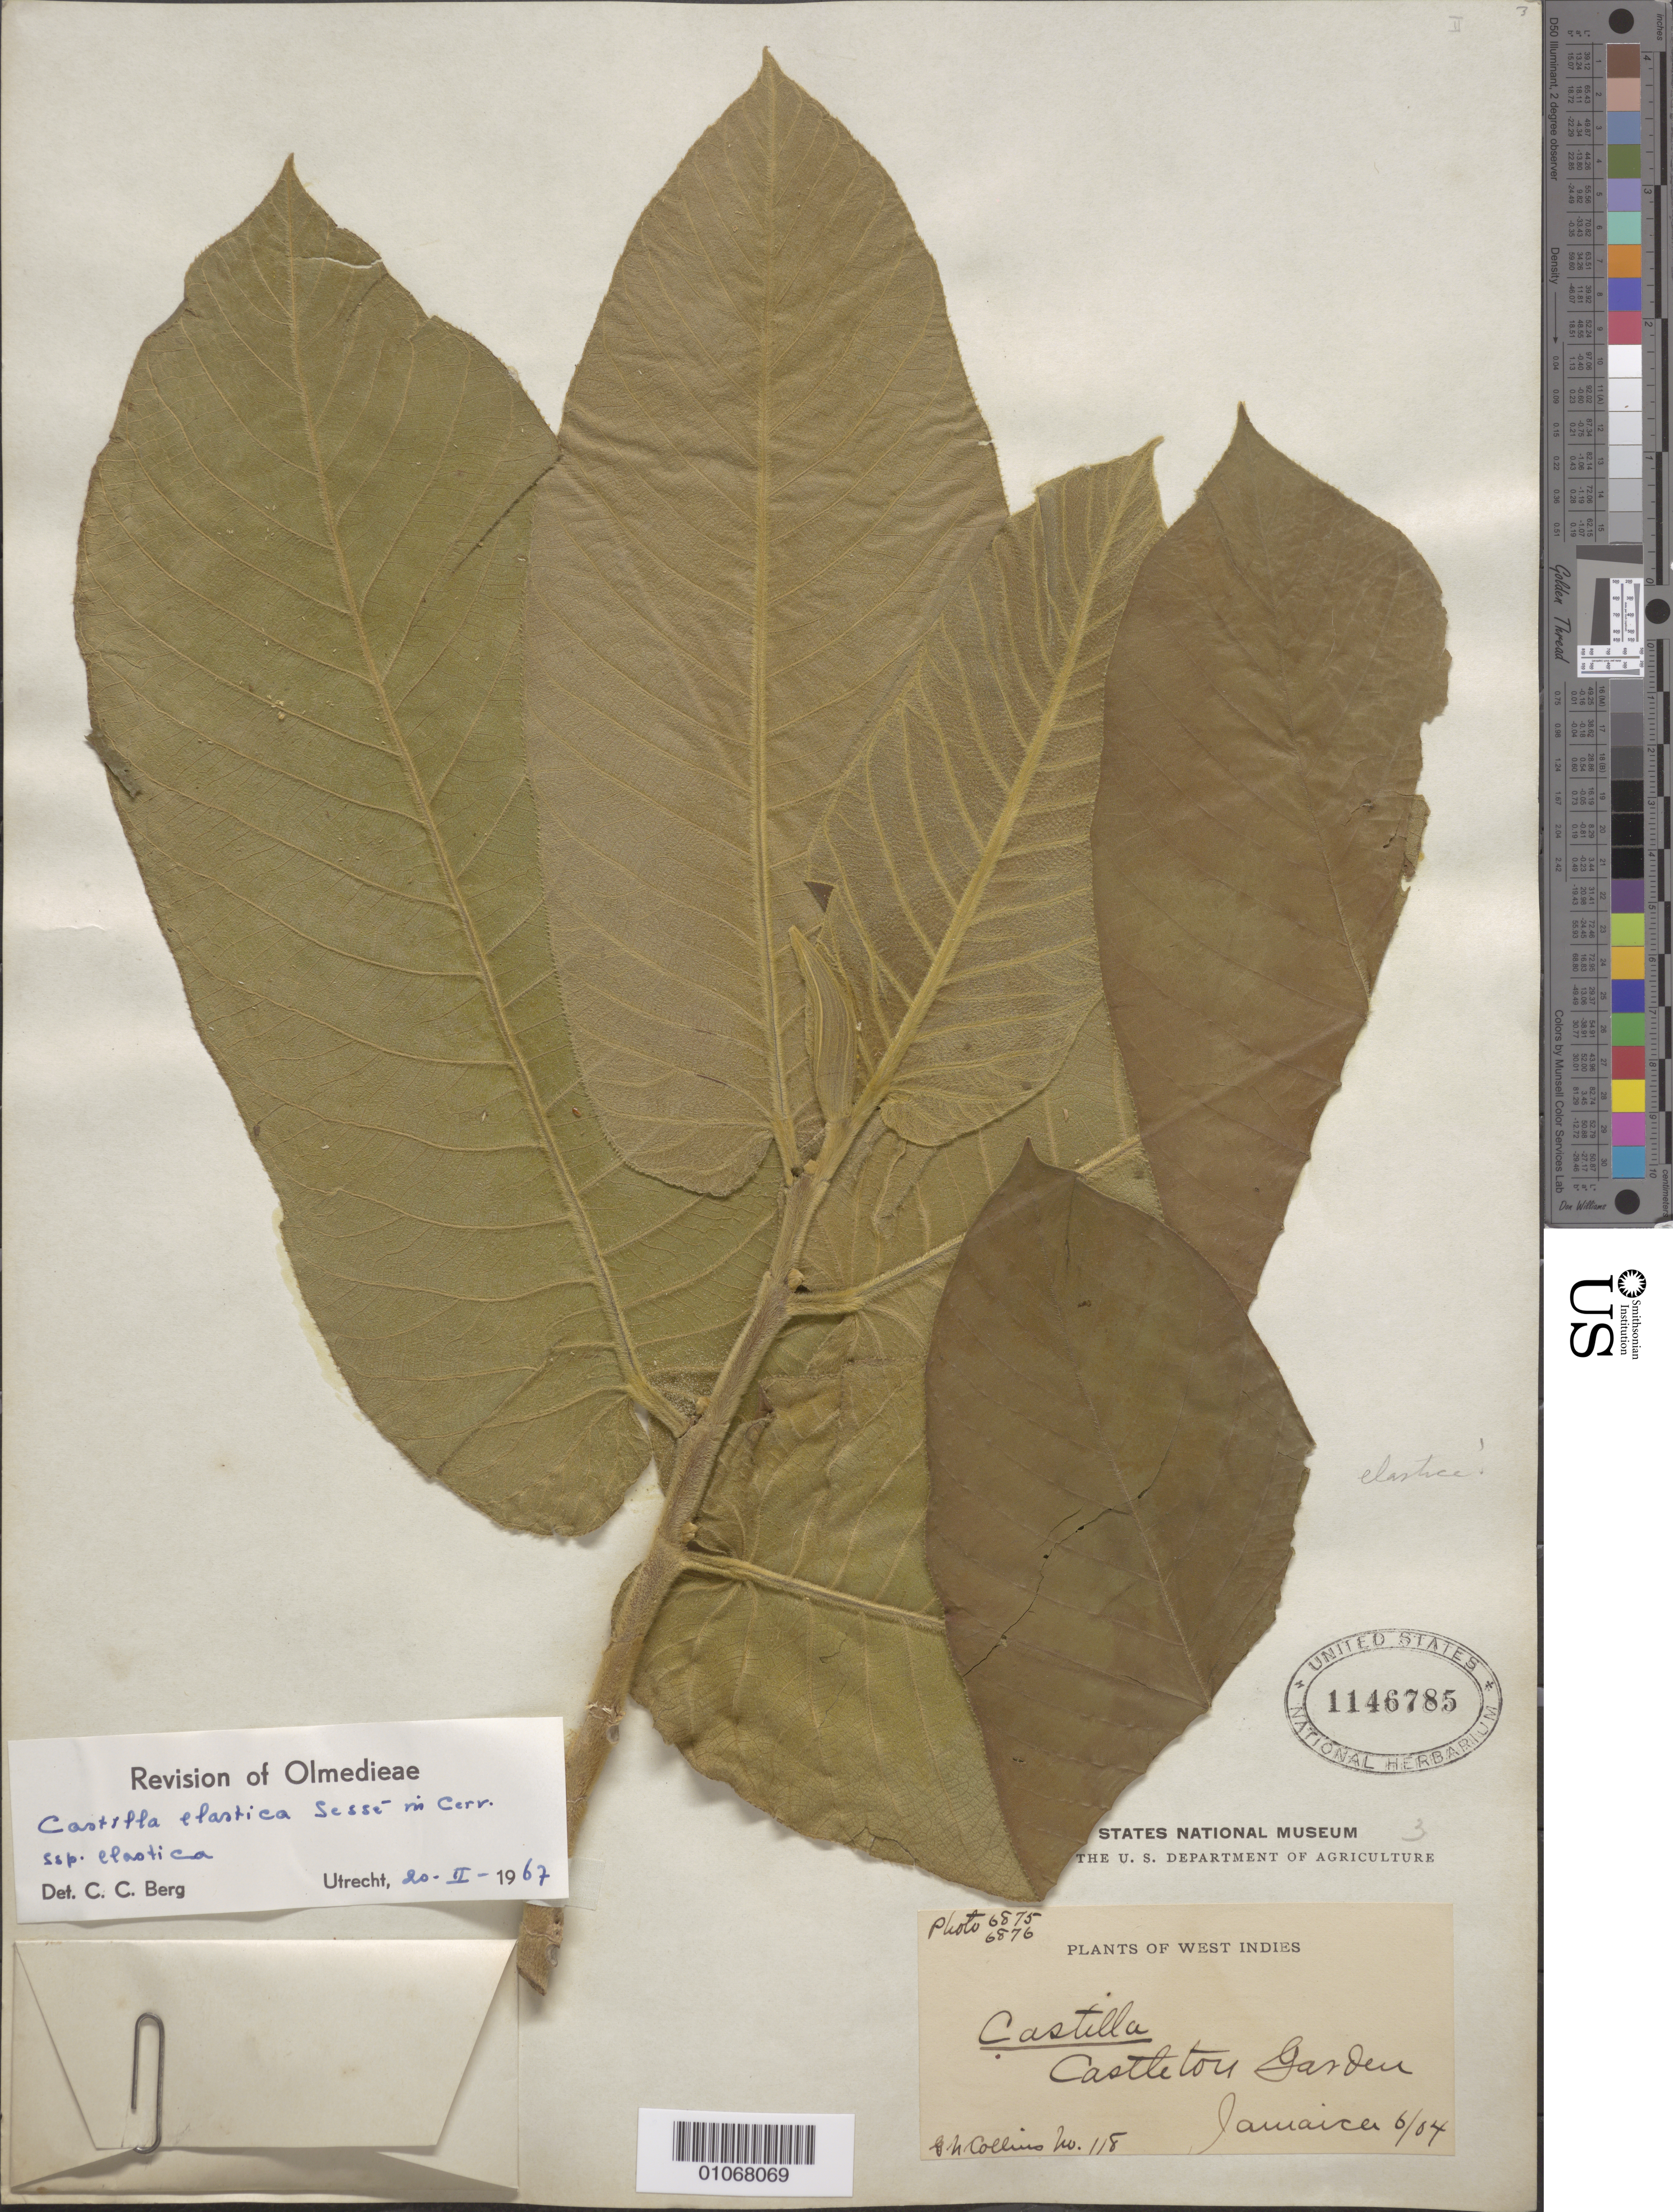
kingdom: Plantae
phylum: Tracheophyta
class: Magnoliopsida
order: Rosales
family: Moraceae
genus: Castilla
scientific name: Castilla elastica subsp. costaricana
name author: (Liebm.) C.C. Berg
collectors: G. Collins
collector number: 118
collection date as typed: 01 Jun 1904 to 30 Jun 1904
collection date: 1904-06-01/1904-06-30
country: Jamaica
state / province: Saint Mary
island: Jamaica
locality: Castletown Gardens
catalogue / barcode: US 1146785